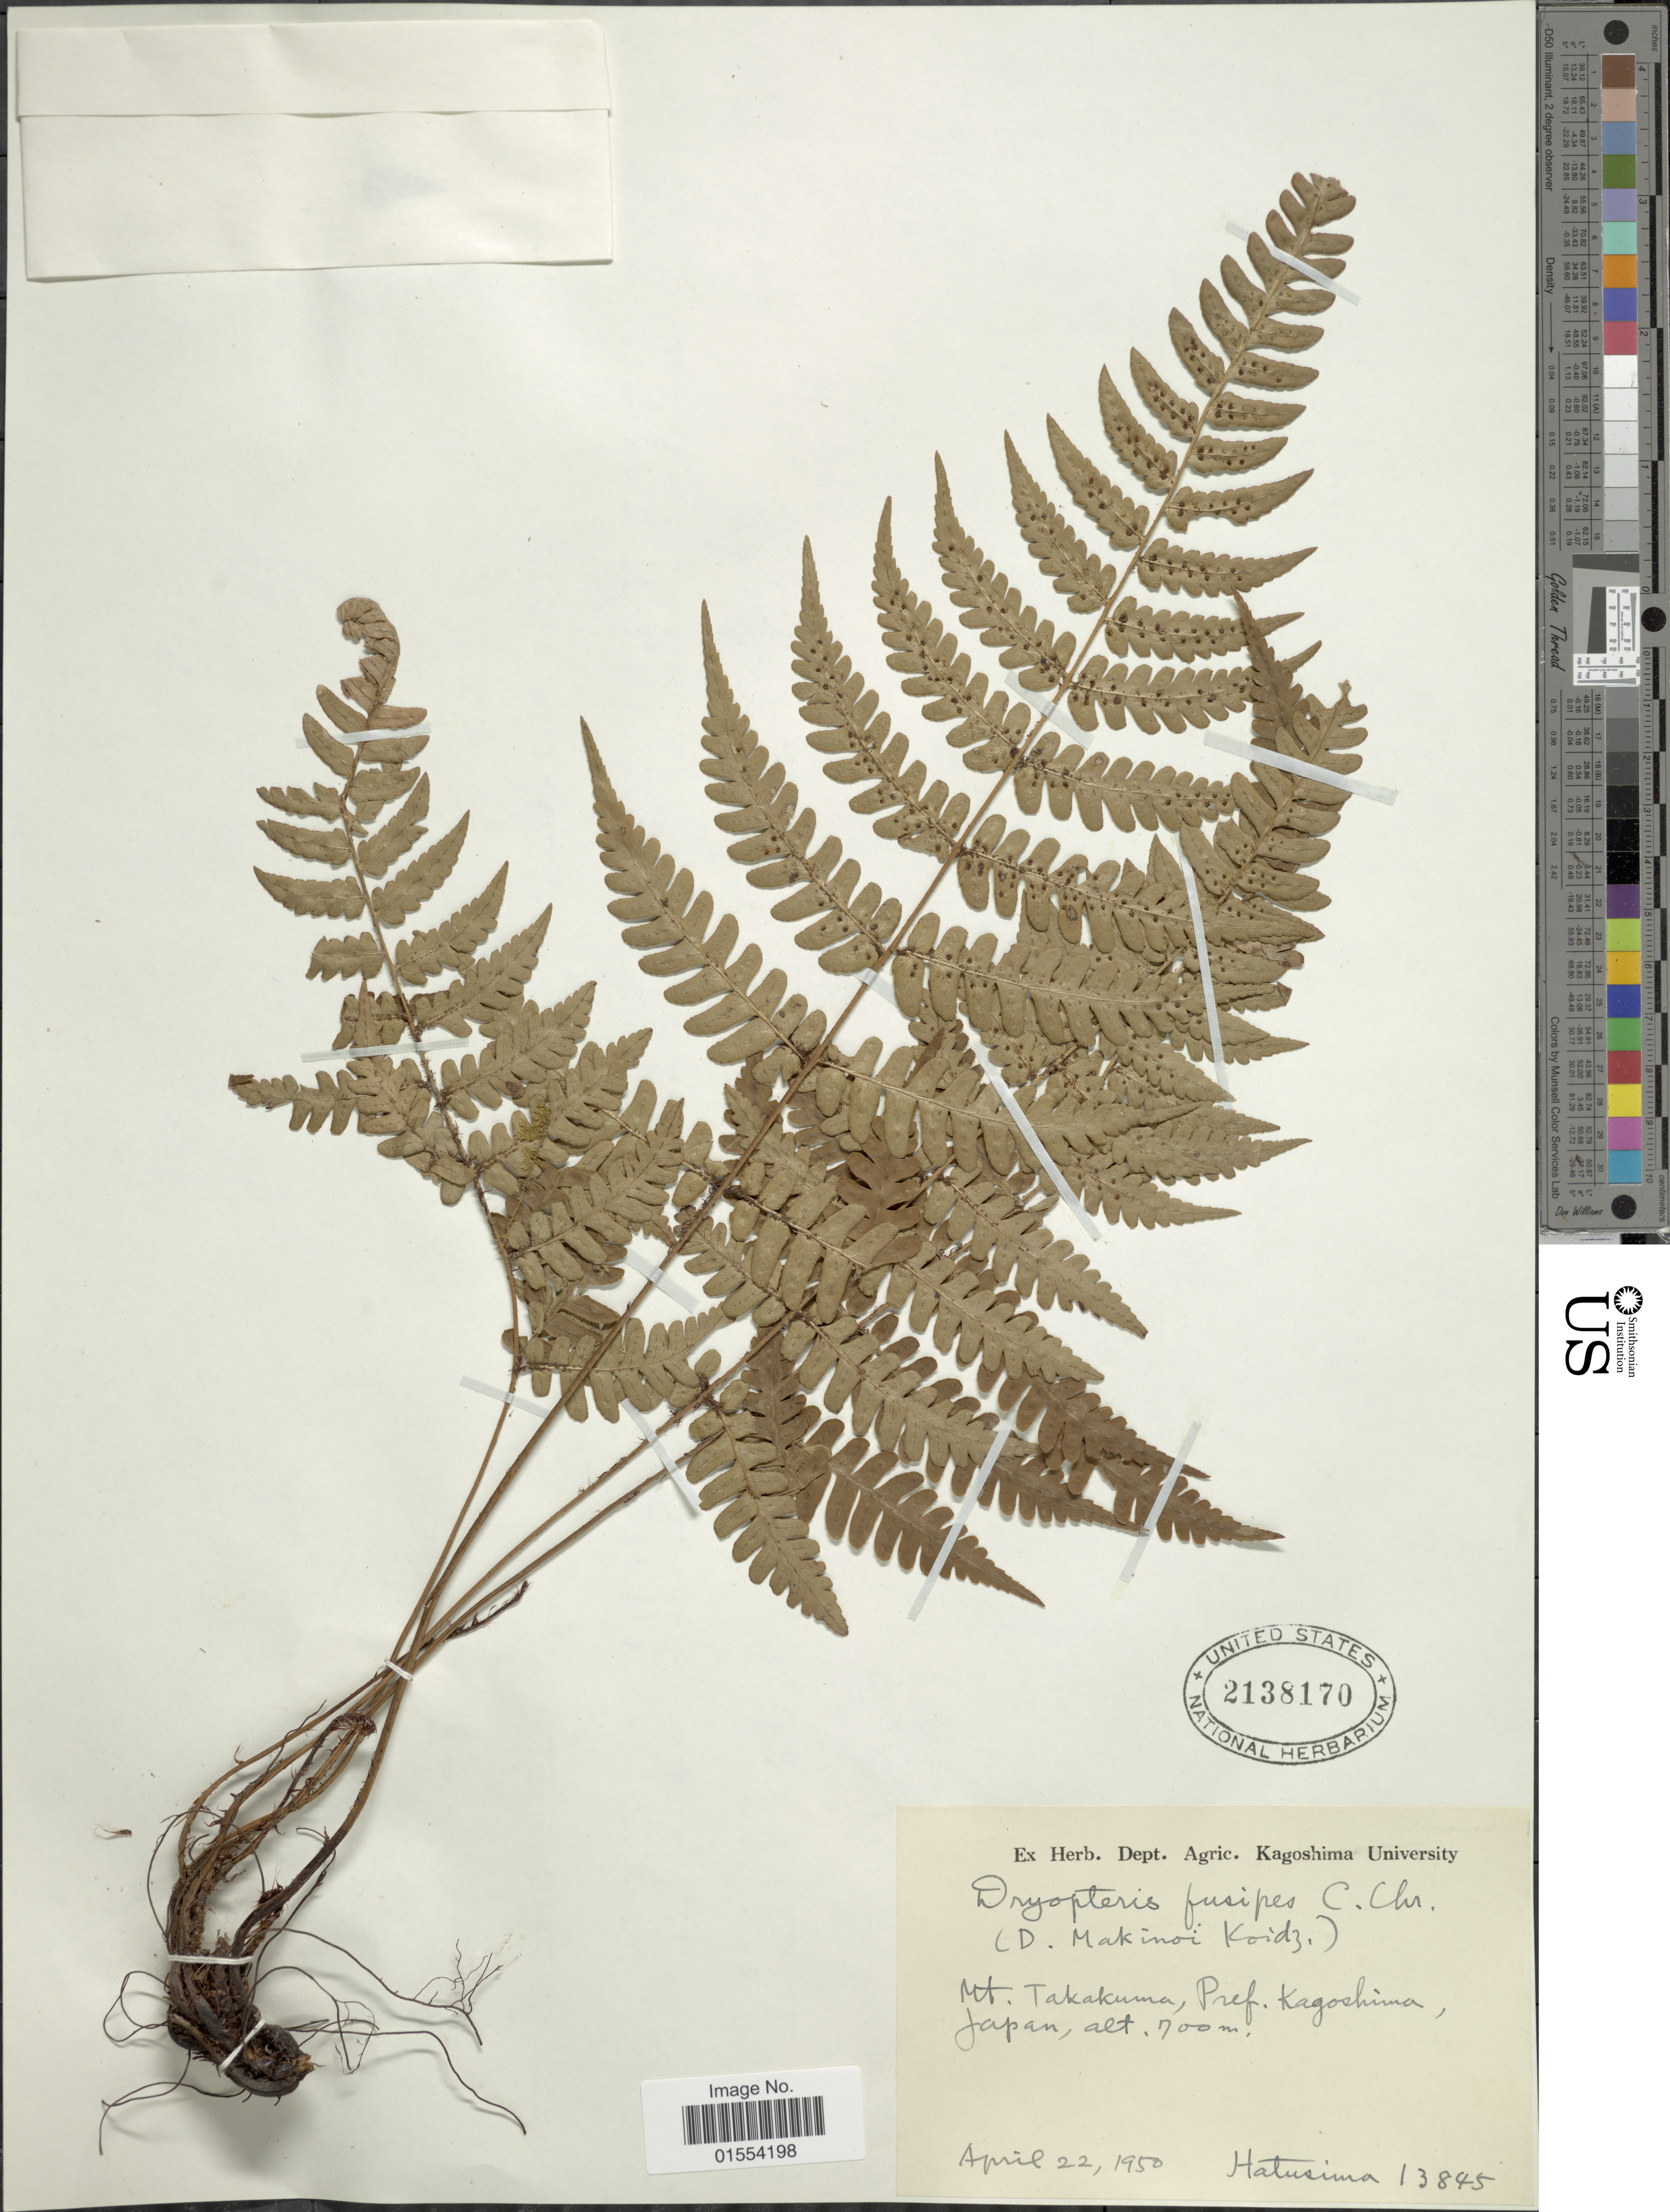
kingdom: Plantae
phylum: Tracheophyta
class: Polypodiopsida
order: Polypodiales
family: Dryopteridaceae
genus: Dryopteris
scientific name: Dryopteris fuscipes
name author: C. Chr.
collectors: -. Hatusima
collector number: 13845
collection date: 1950-04-22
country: Japan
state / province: Kagosima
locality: Mt. Takakuma, Pref. Kagoshima, Japan.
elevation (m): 700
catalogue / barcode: US 2138170